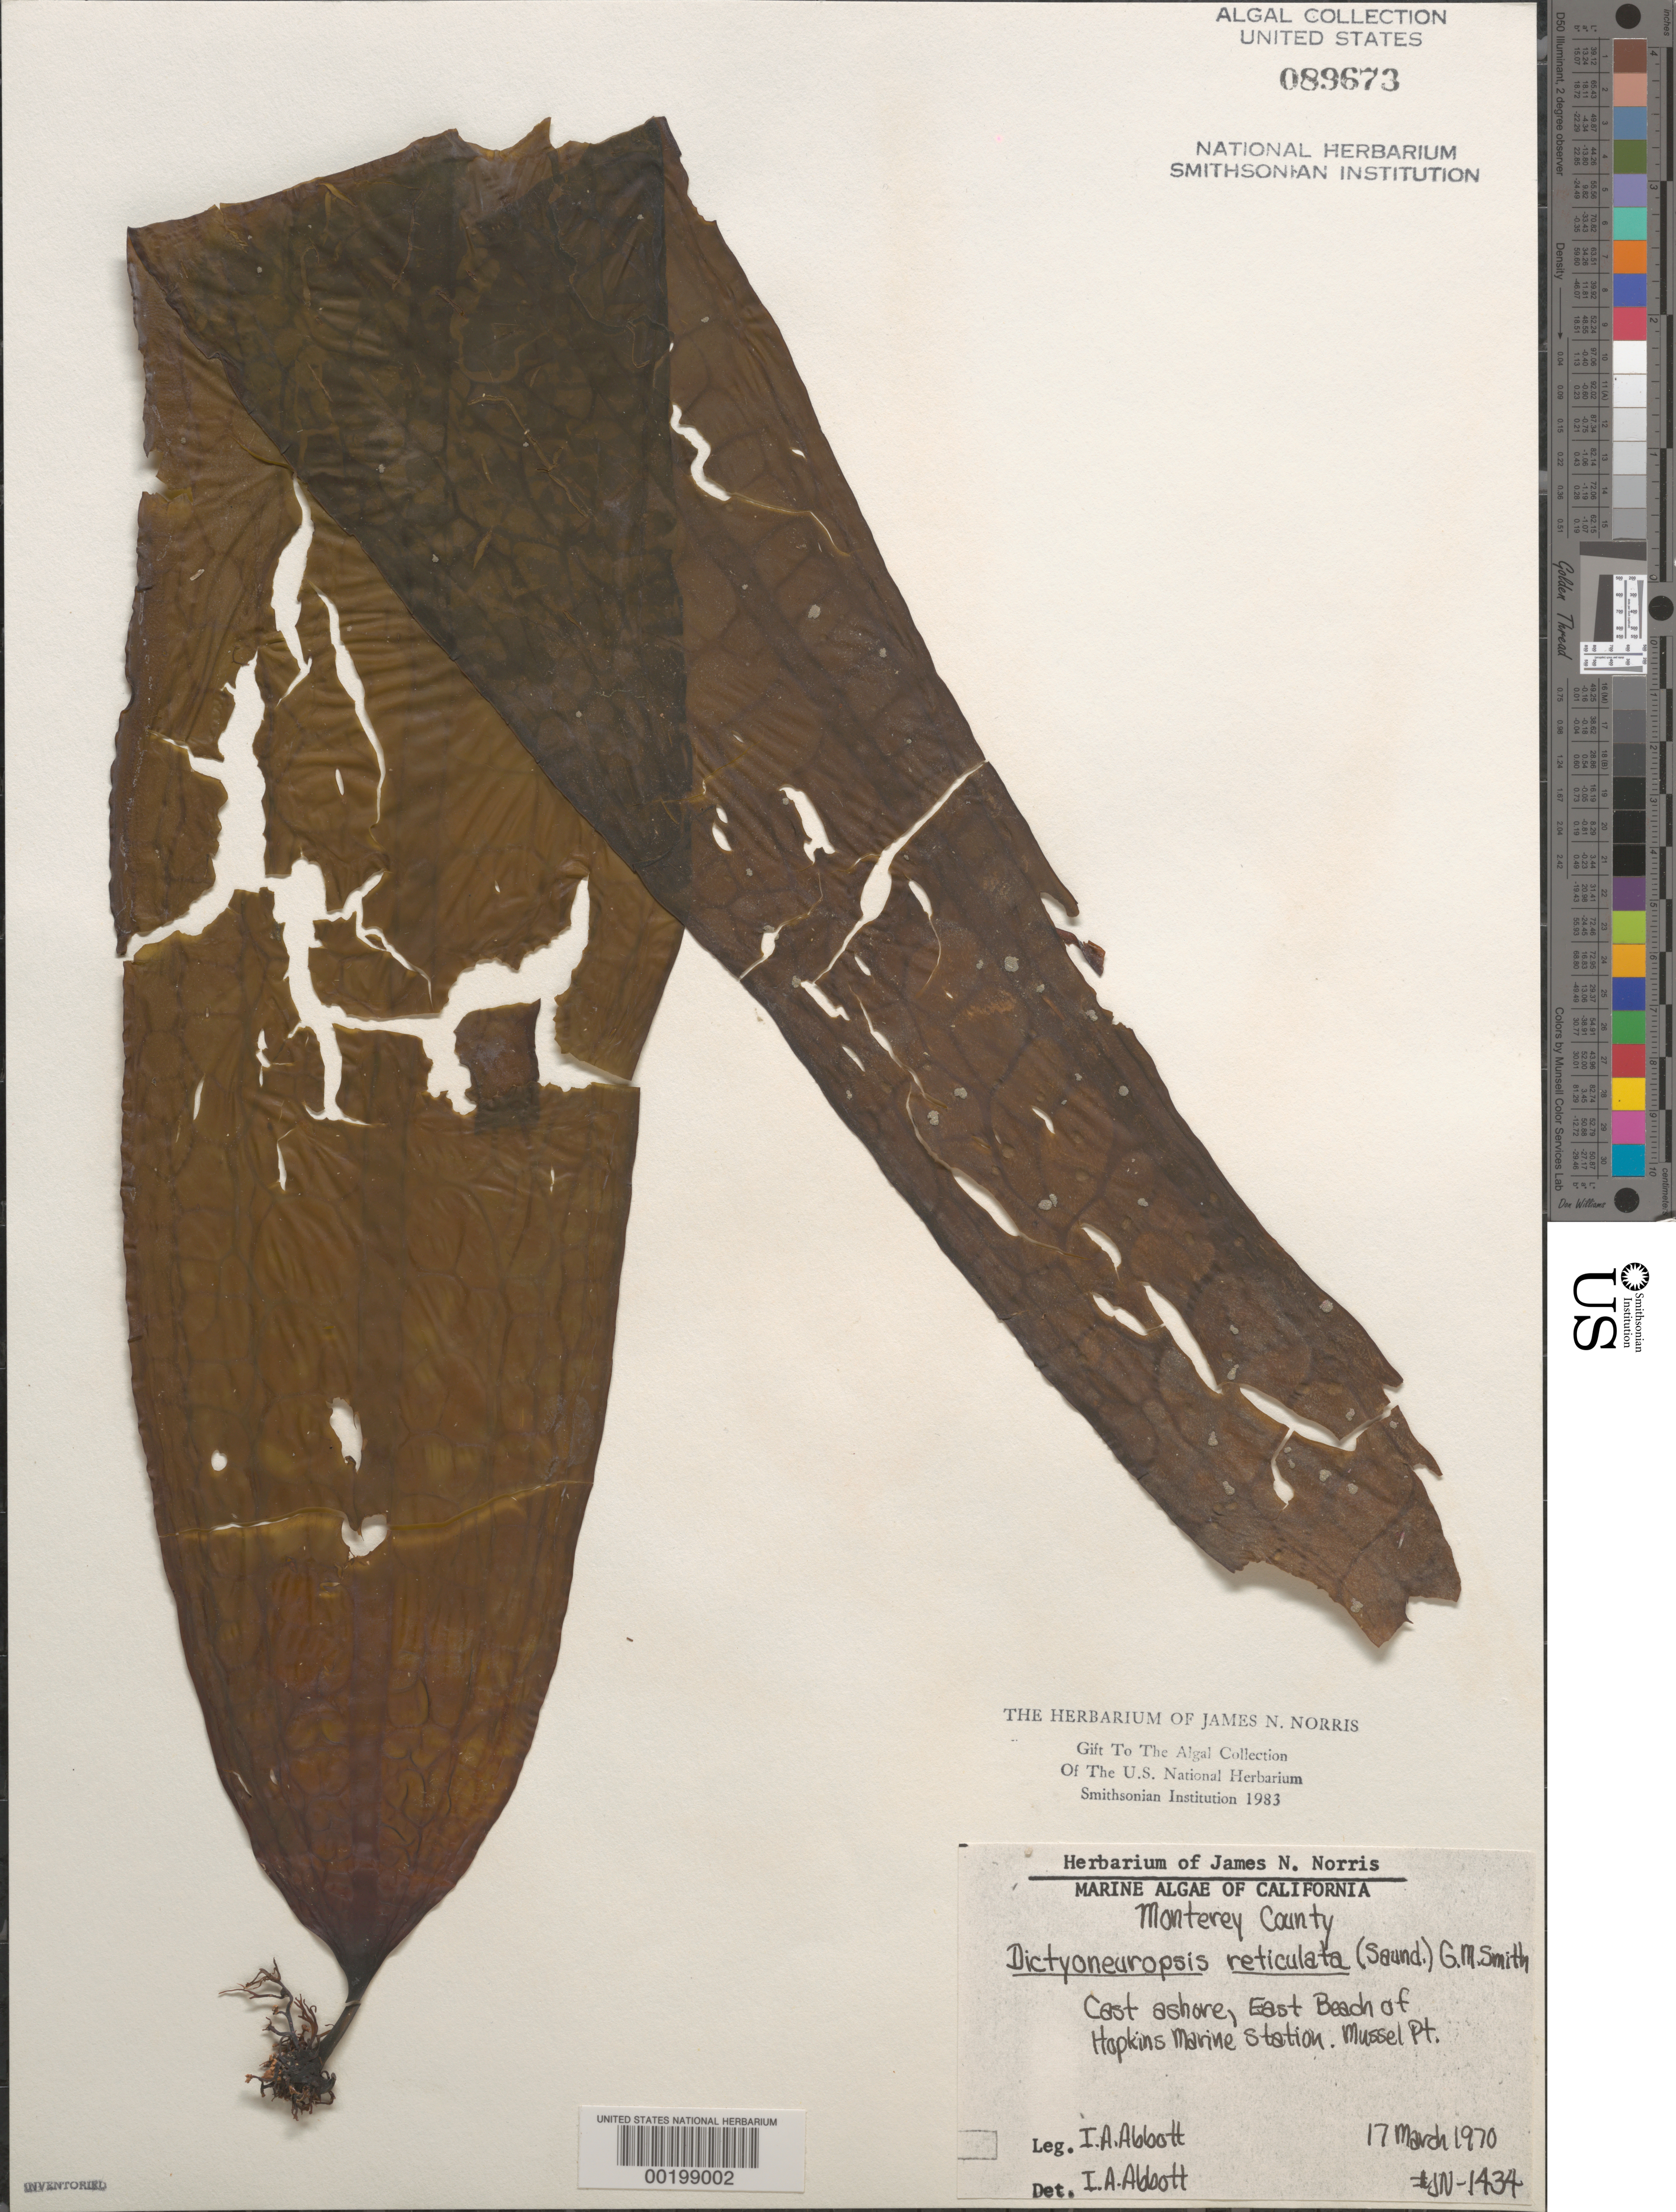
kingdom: Chromista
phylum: Ochrophyta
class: Phaeophyceae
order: Laminariales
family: Costariaceae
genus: Dictyoneurum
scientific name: Dictyoneurum reticulatum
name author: (D.A. Saunders) P.C. Silva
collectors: I. A. Abbott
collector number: JN-1434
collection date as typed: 17 Mar 1970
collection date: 1970-03-17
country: United States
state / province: California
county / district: Monterey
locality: Mussel Point, east beach, Hopkins Marine Station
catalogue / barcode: US 89673